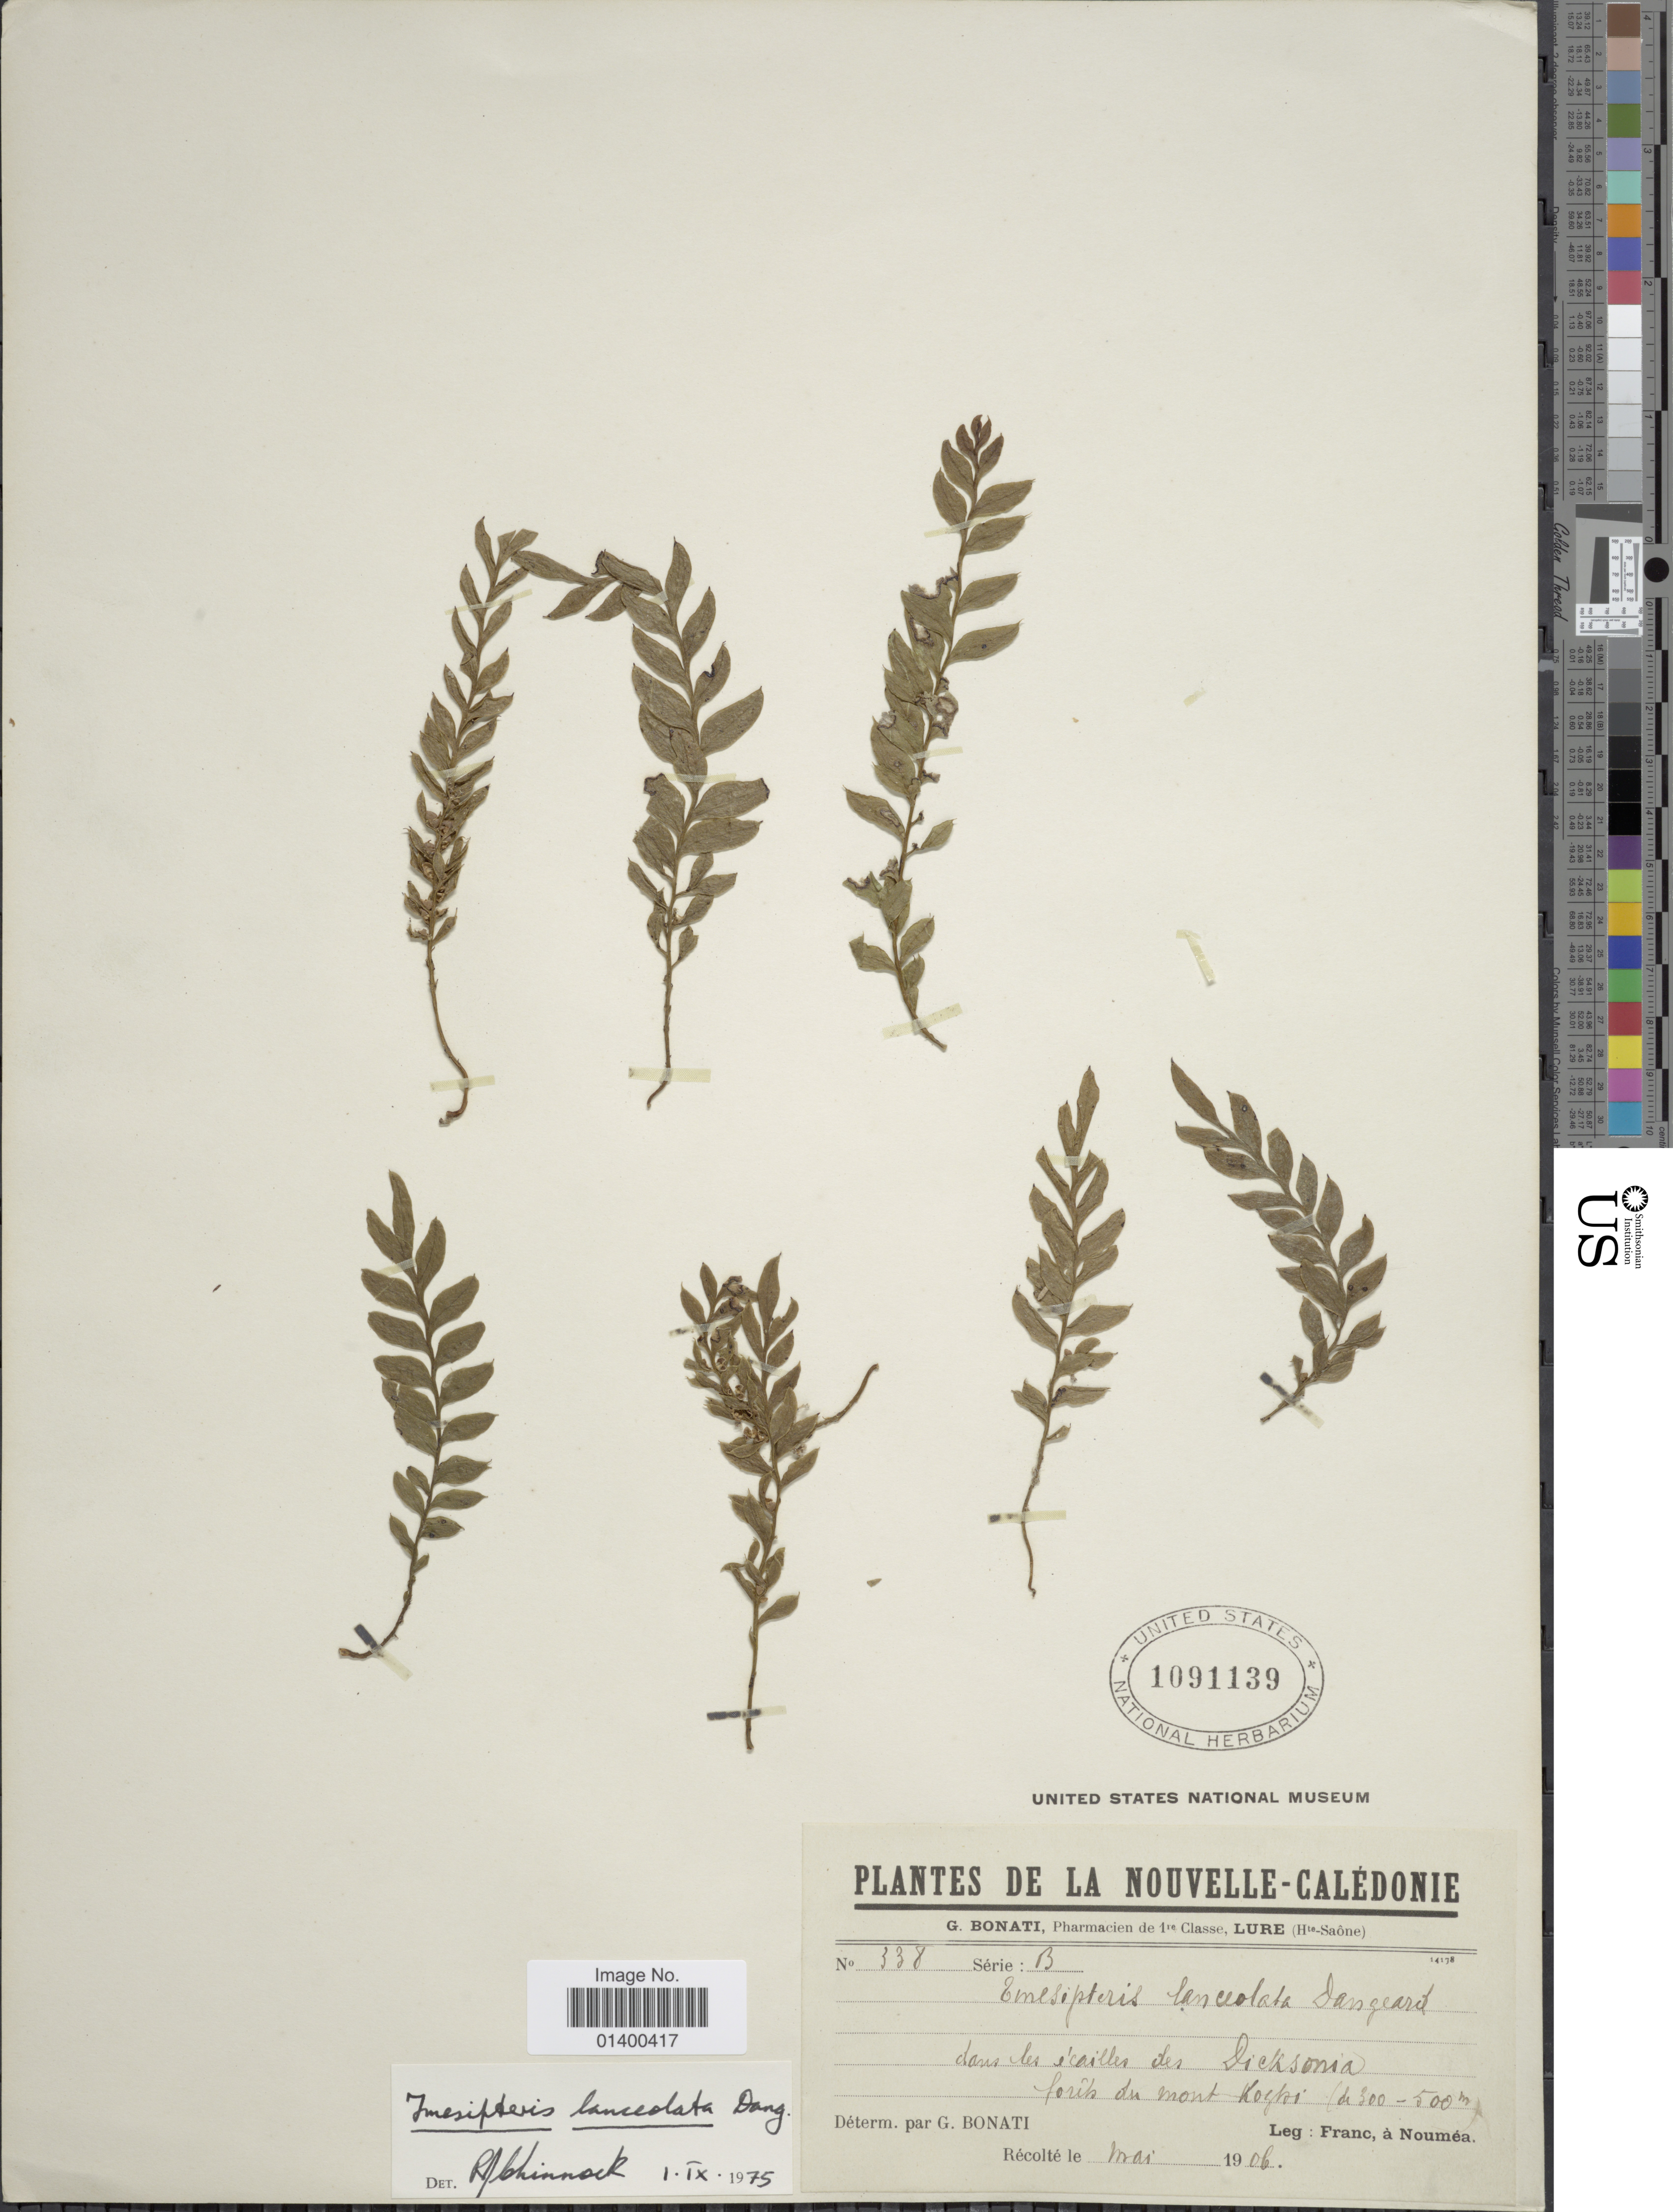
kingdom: Plantae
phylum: Tracheophyta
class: Polypodiopsida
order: Psilotales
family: Psilotaceae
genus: Tmesipteris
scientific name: Tmesipteris lanceolata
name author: P.A. Dang.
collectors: I. Franc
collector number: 338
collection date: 1906-05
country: New Caledonia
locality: Forêts du Mount Koghi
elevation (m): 300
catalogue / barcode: US 1091139